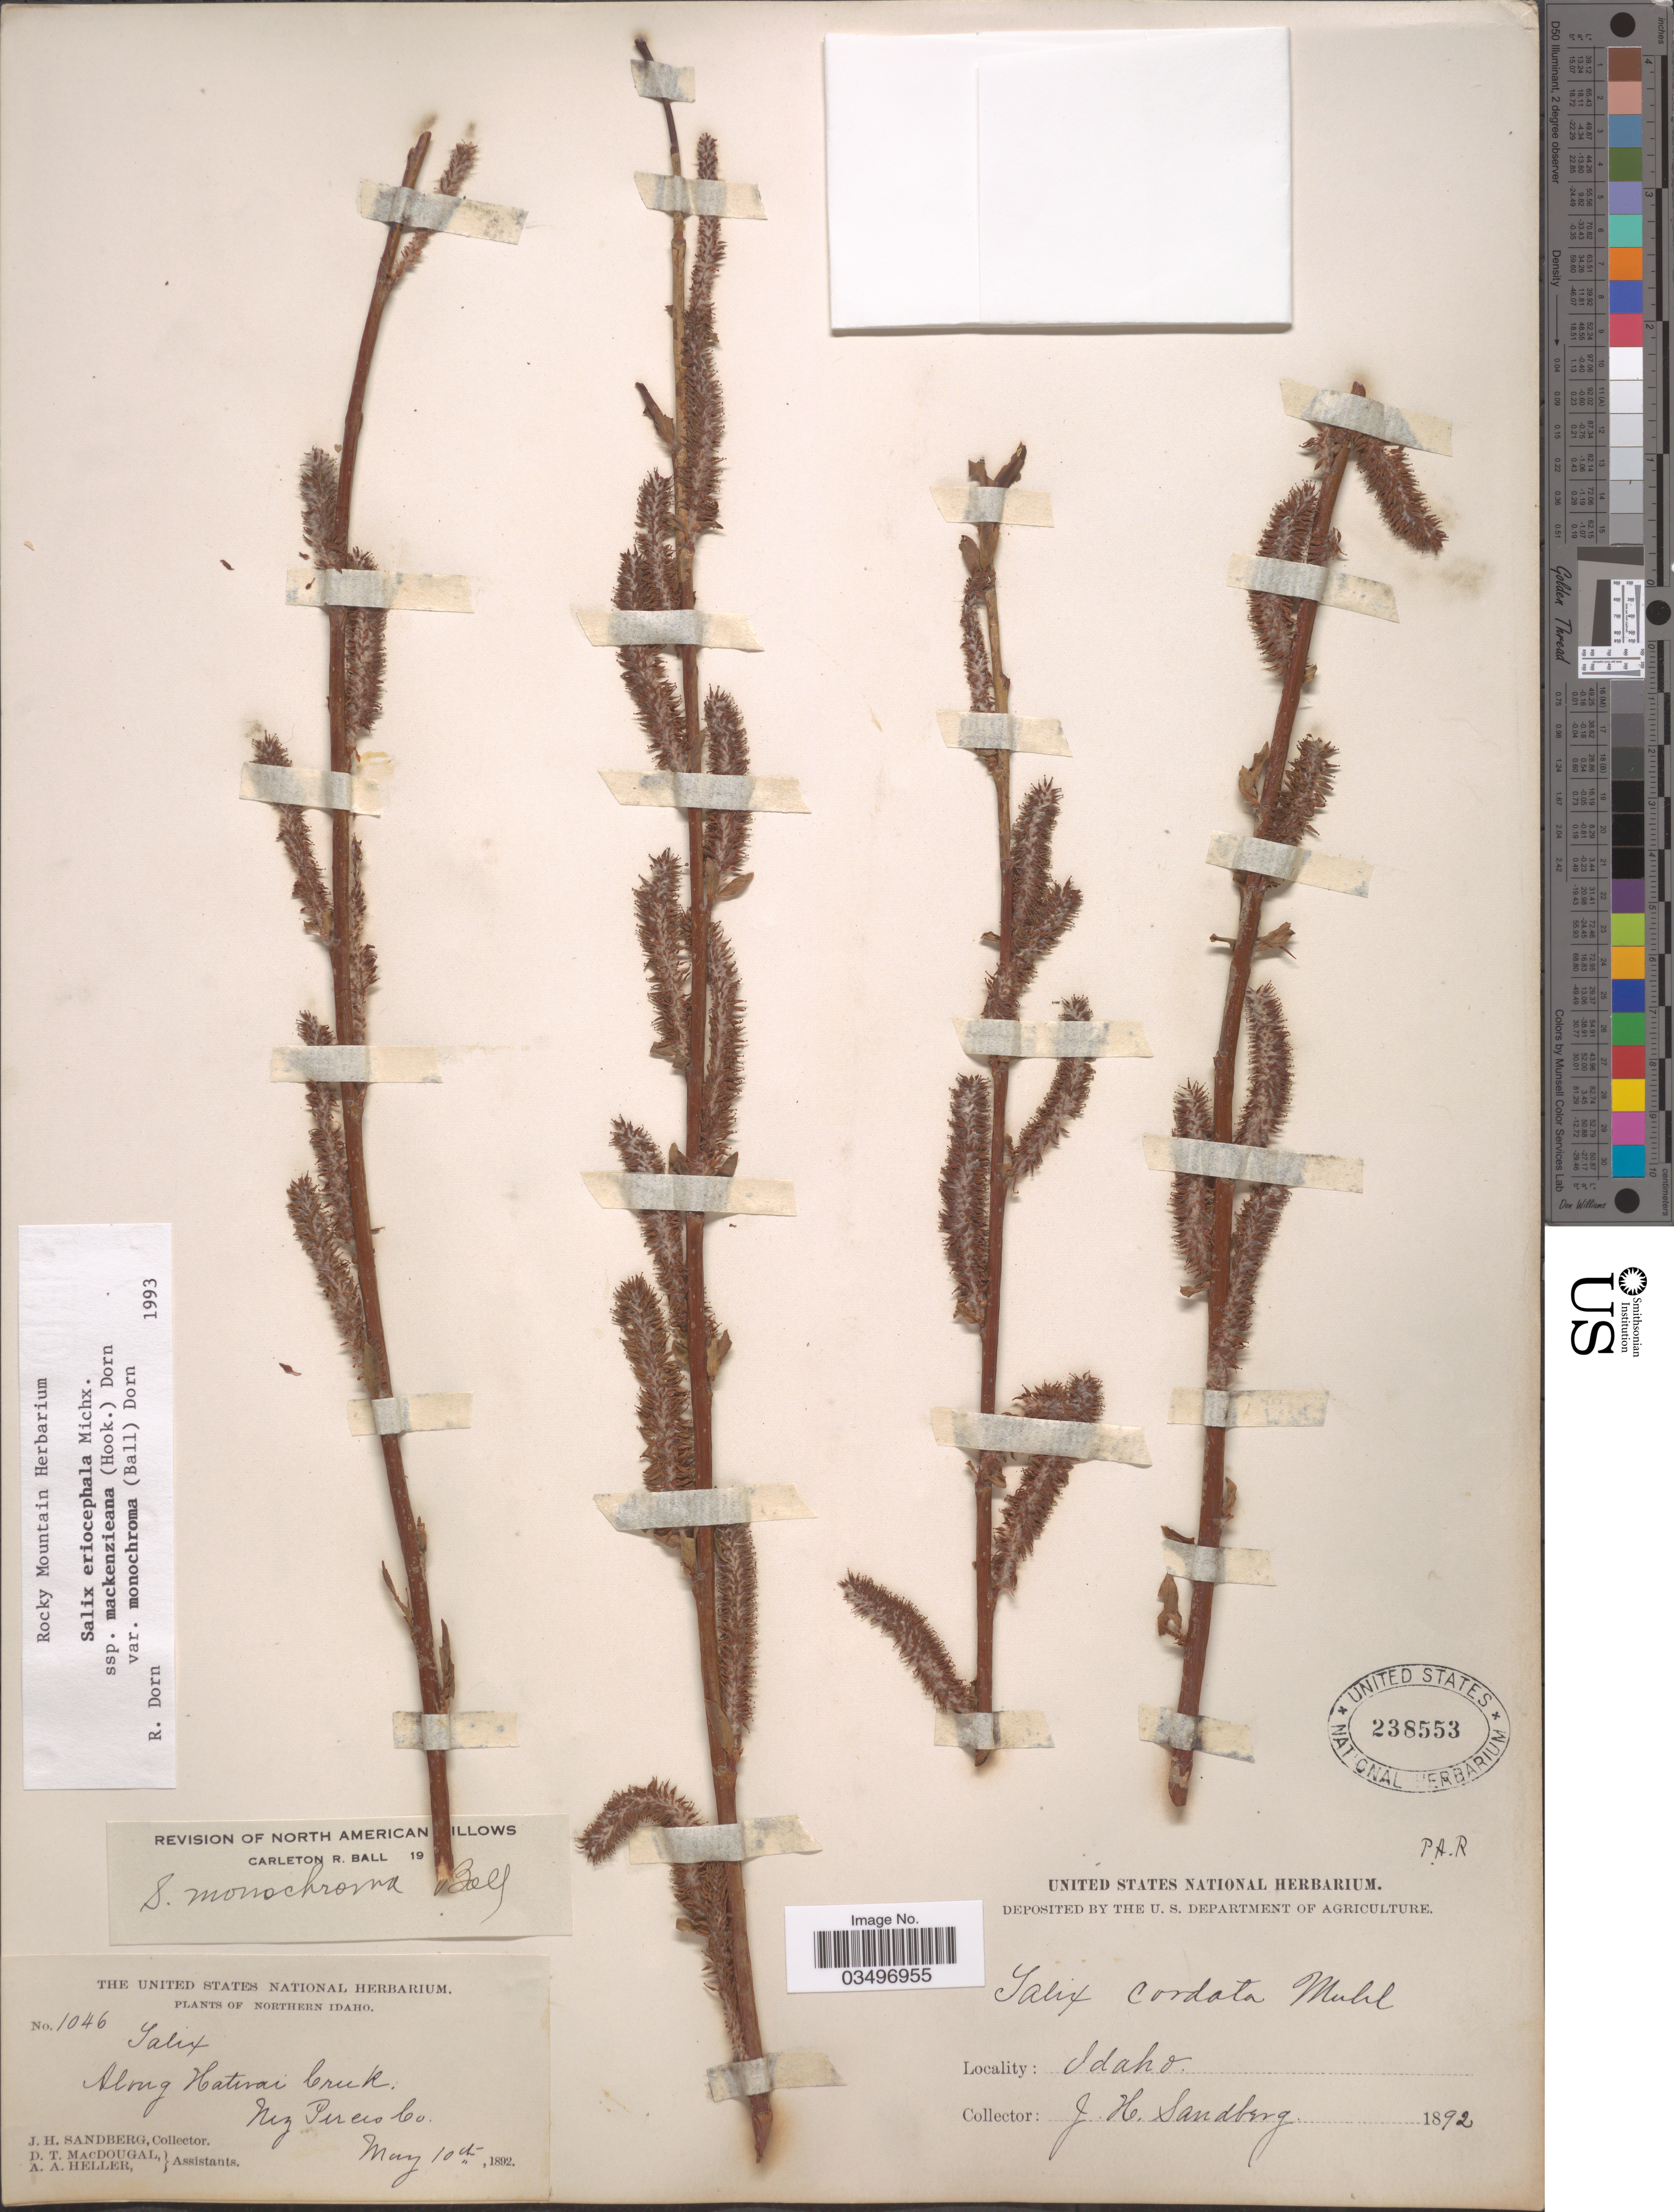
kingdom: Plantae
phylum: Tracheophyta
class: Magnoliopsida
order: Malpighiales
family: Salicaceae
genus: Salix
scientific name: Salix eriocephala var. monochroma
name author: (C.R. Ball) Dorn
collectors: J. H. Sandberg, D. T. MacDougal & A. A. Heller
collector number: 1046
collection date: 1892-05-10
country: United States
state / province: Idaho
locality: Northern Idaho. Along Hatwai Creek. Nez Perces Co.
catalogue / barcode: US 238553